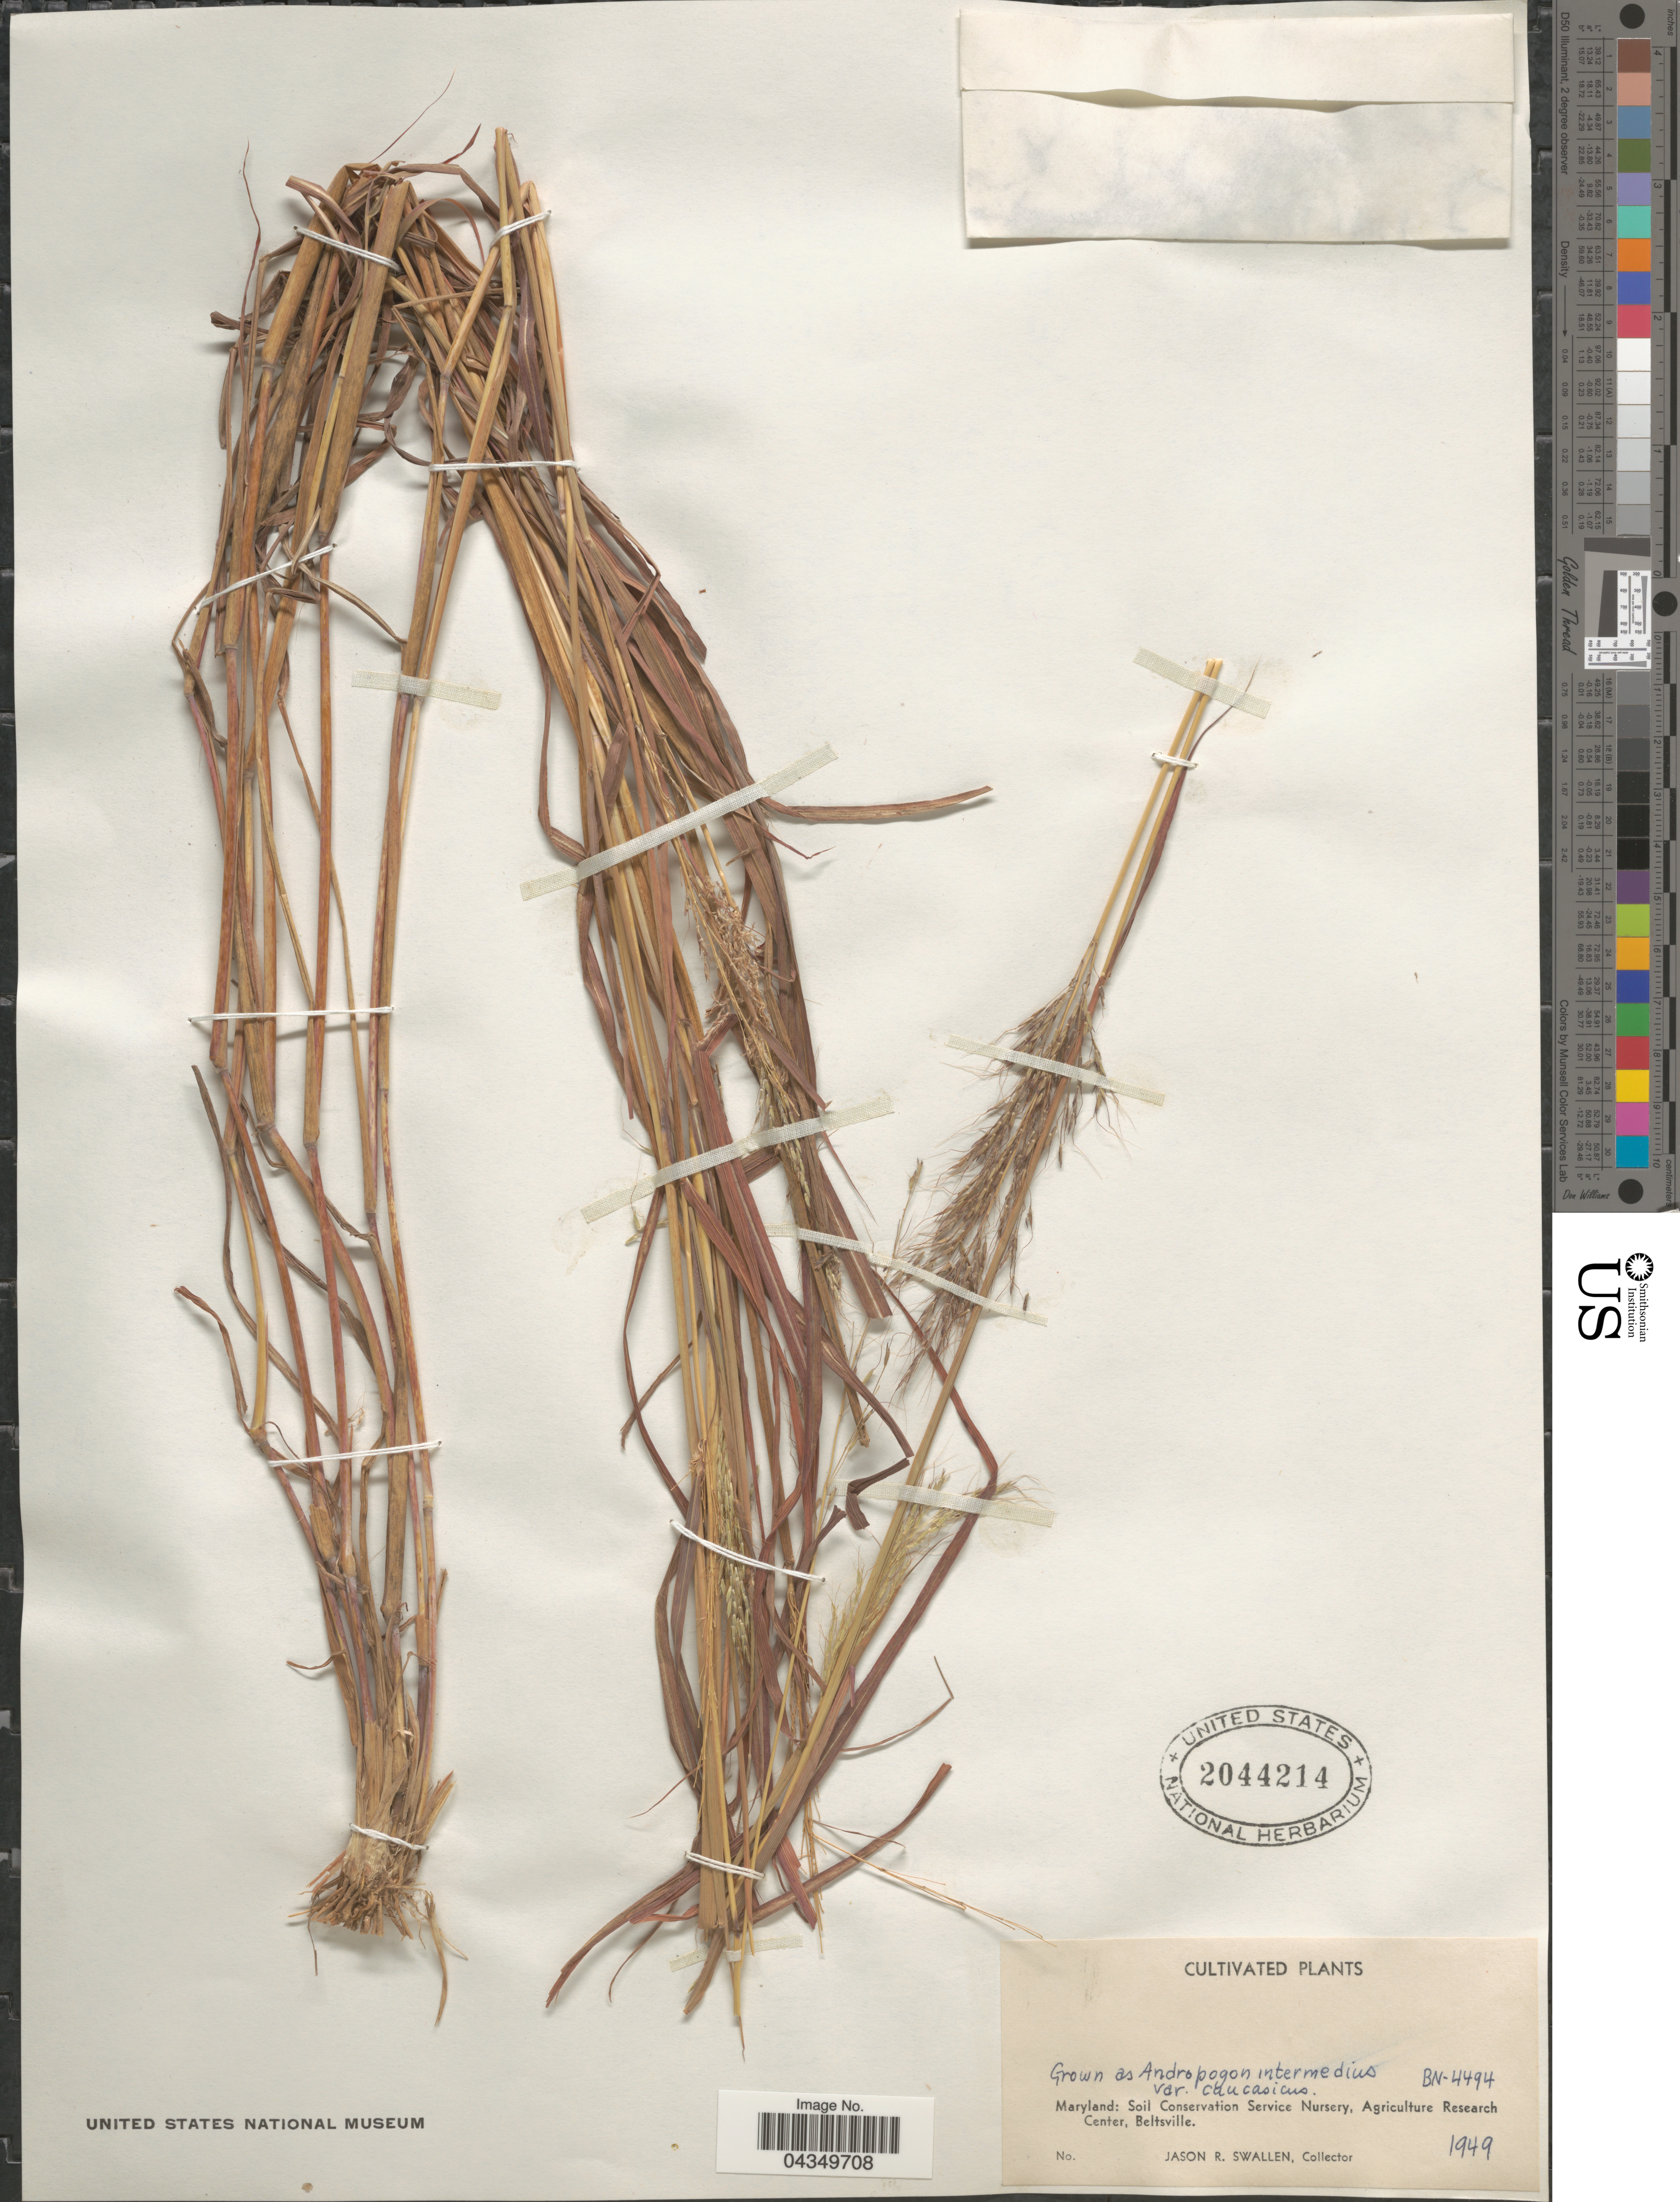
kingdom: Plantae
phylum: Tracheophyta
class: Liliopsida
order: Poales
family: Poaceae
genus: Capillipedium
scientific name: Capillipedium parviflorum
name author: (R. Br.) Stapf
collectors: J. R. Swallen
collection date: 1949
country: United States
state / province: Maryland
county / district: Prince George's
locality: Soil Conservation Service Nursery, Agriculture Research Center, Beltsville.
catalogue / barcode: US 2044214